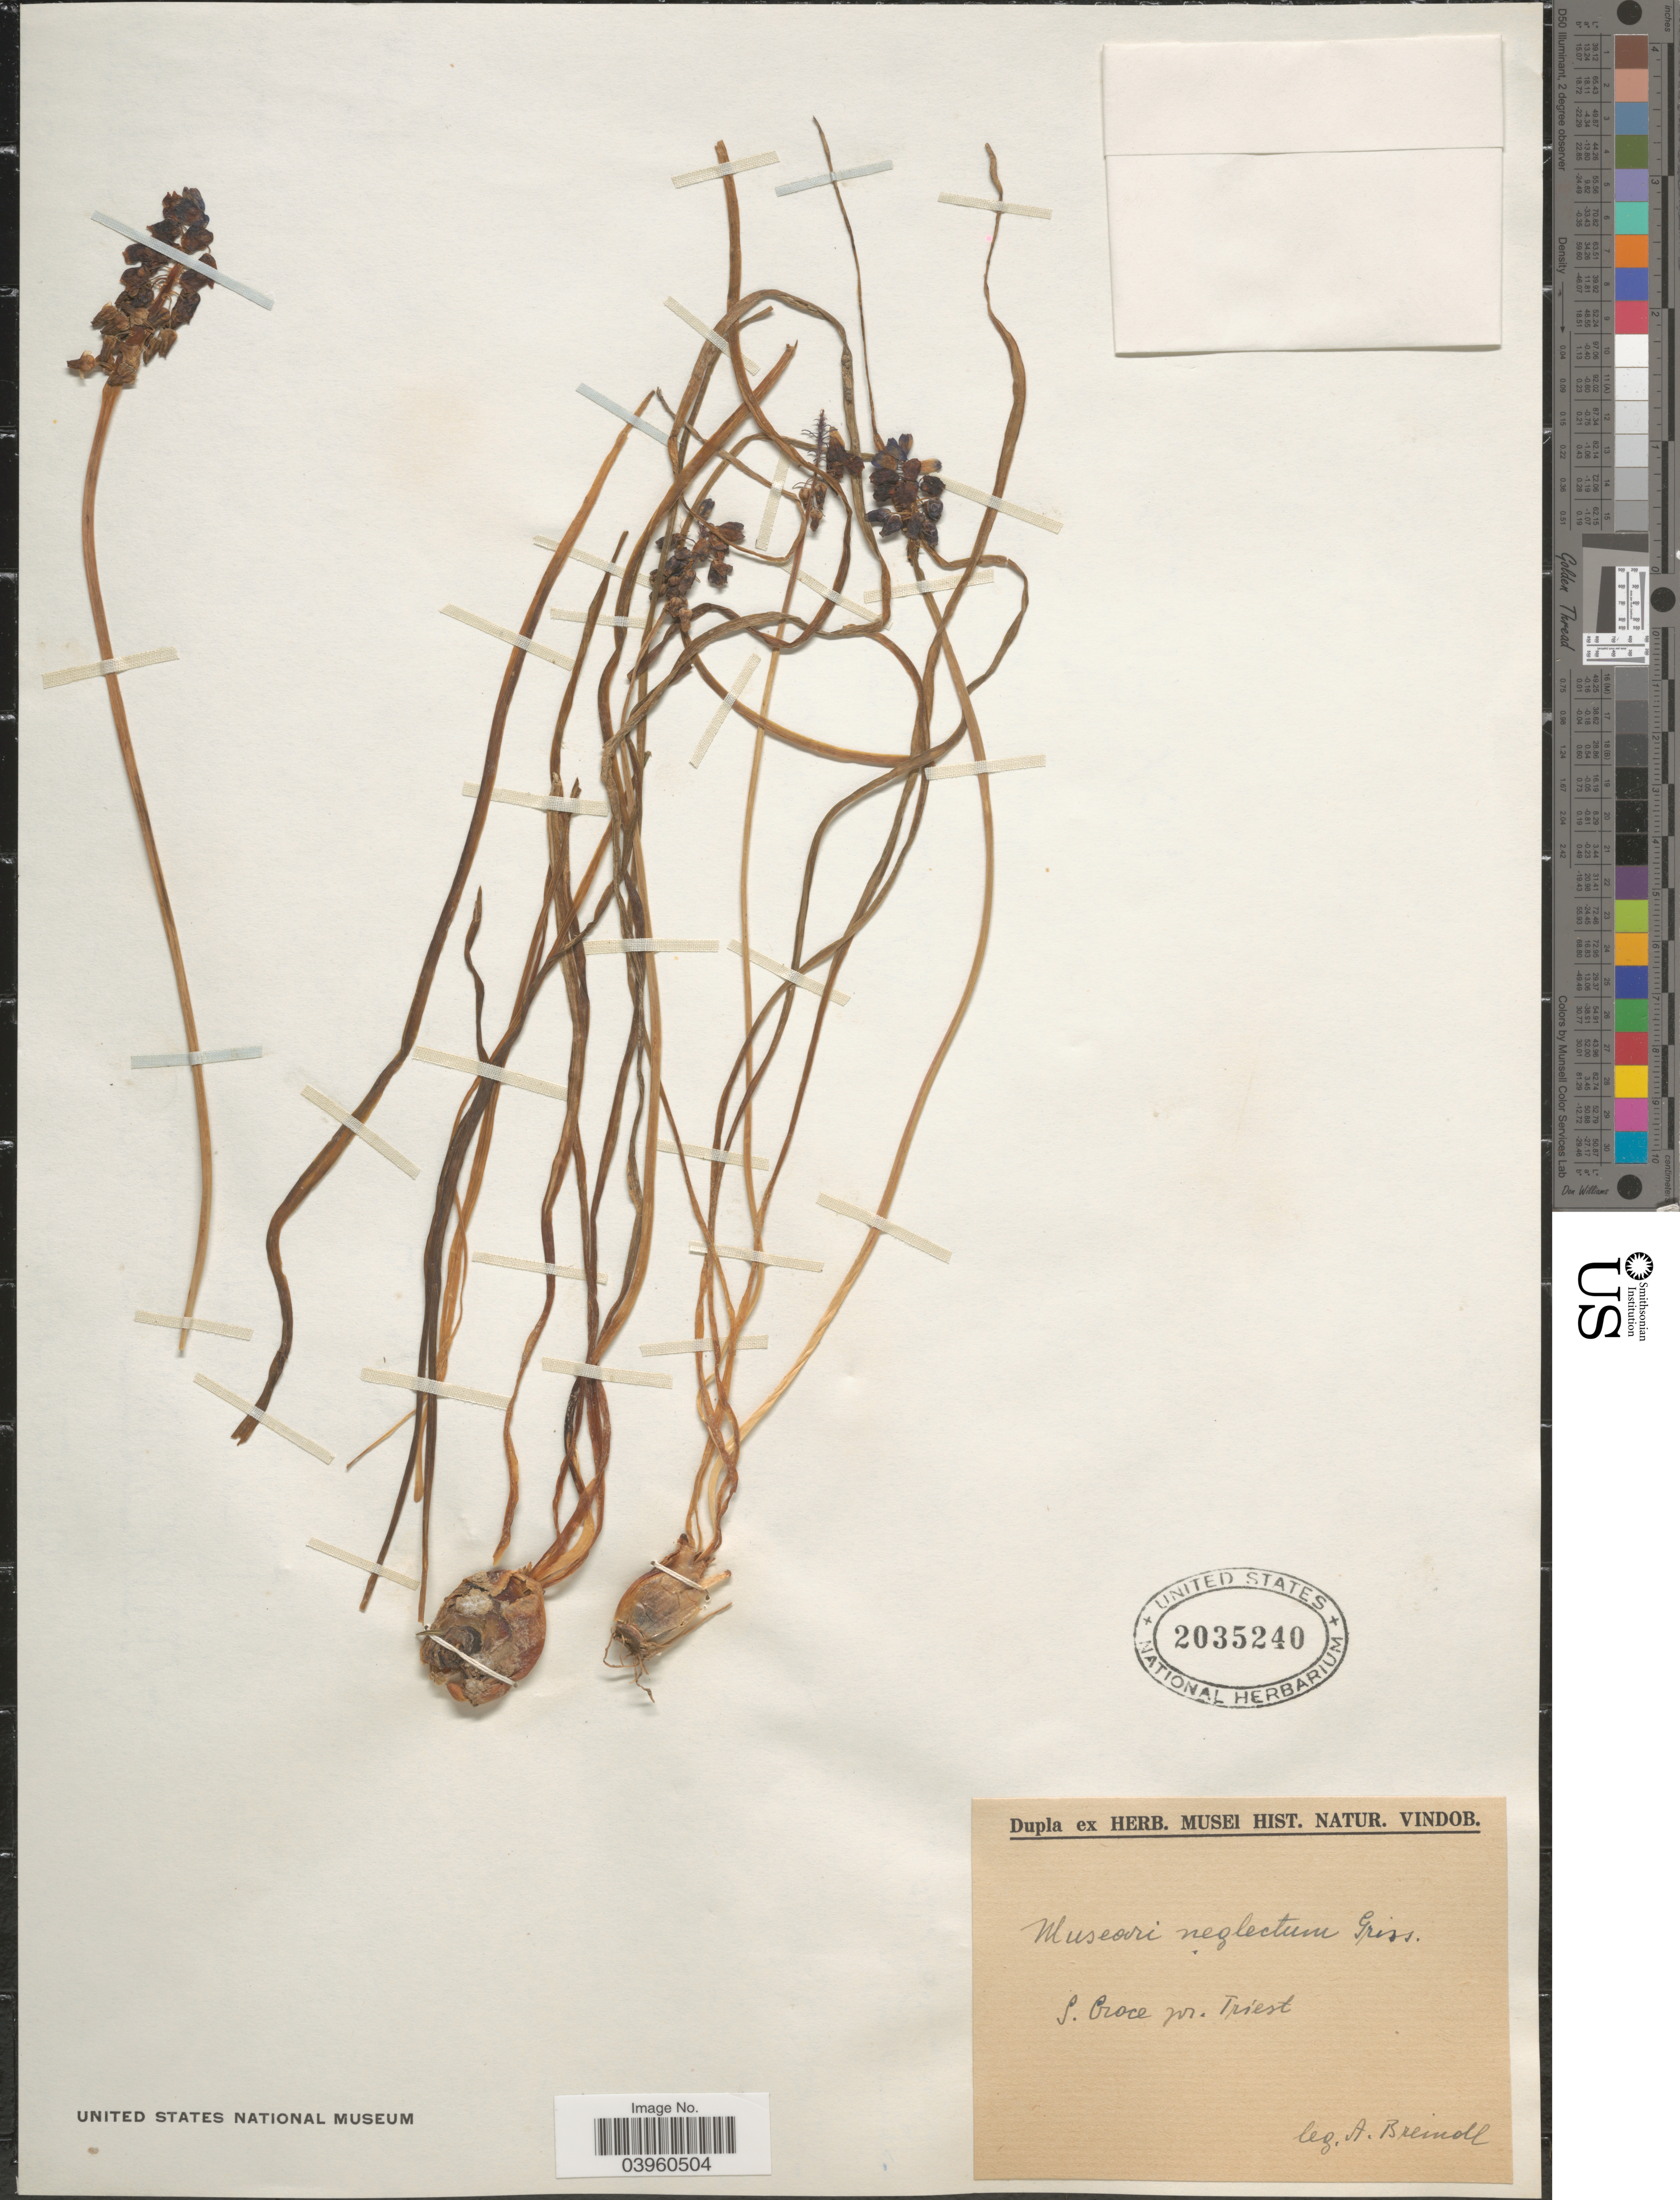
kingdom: Plantae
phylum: Tracheophyta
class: Liliopsida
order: Asparagales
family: Asparagaceae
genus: Muscari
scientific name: Muscari neglectum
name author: Gussone ex Ten.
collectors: A. Breindl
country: Italy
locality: S. Croce pr. Triest.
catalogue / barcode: US 2035240